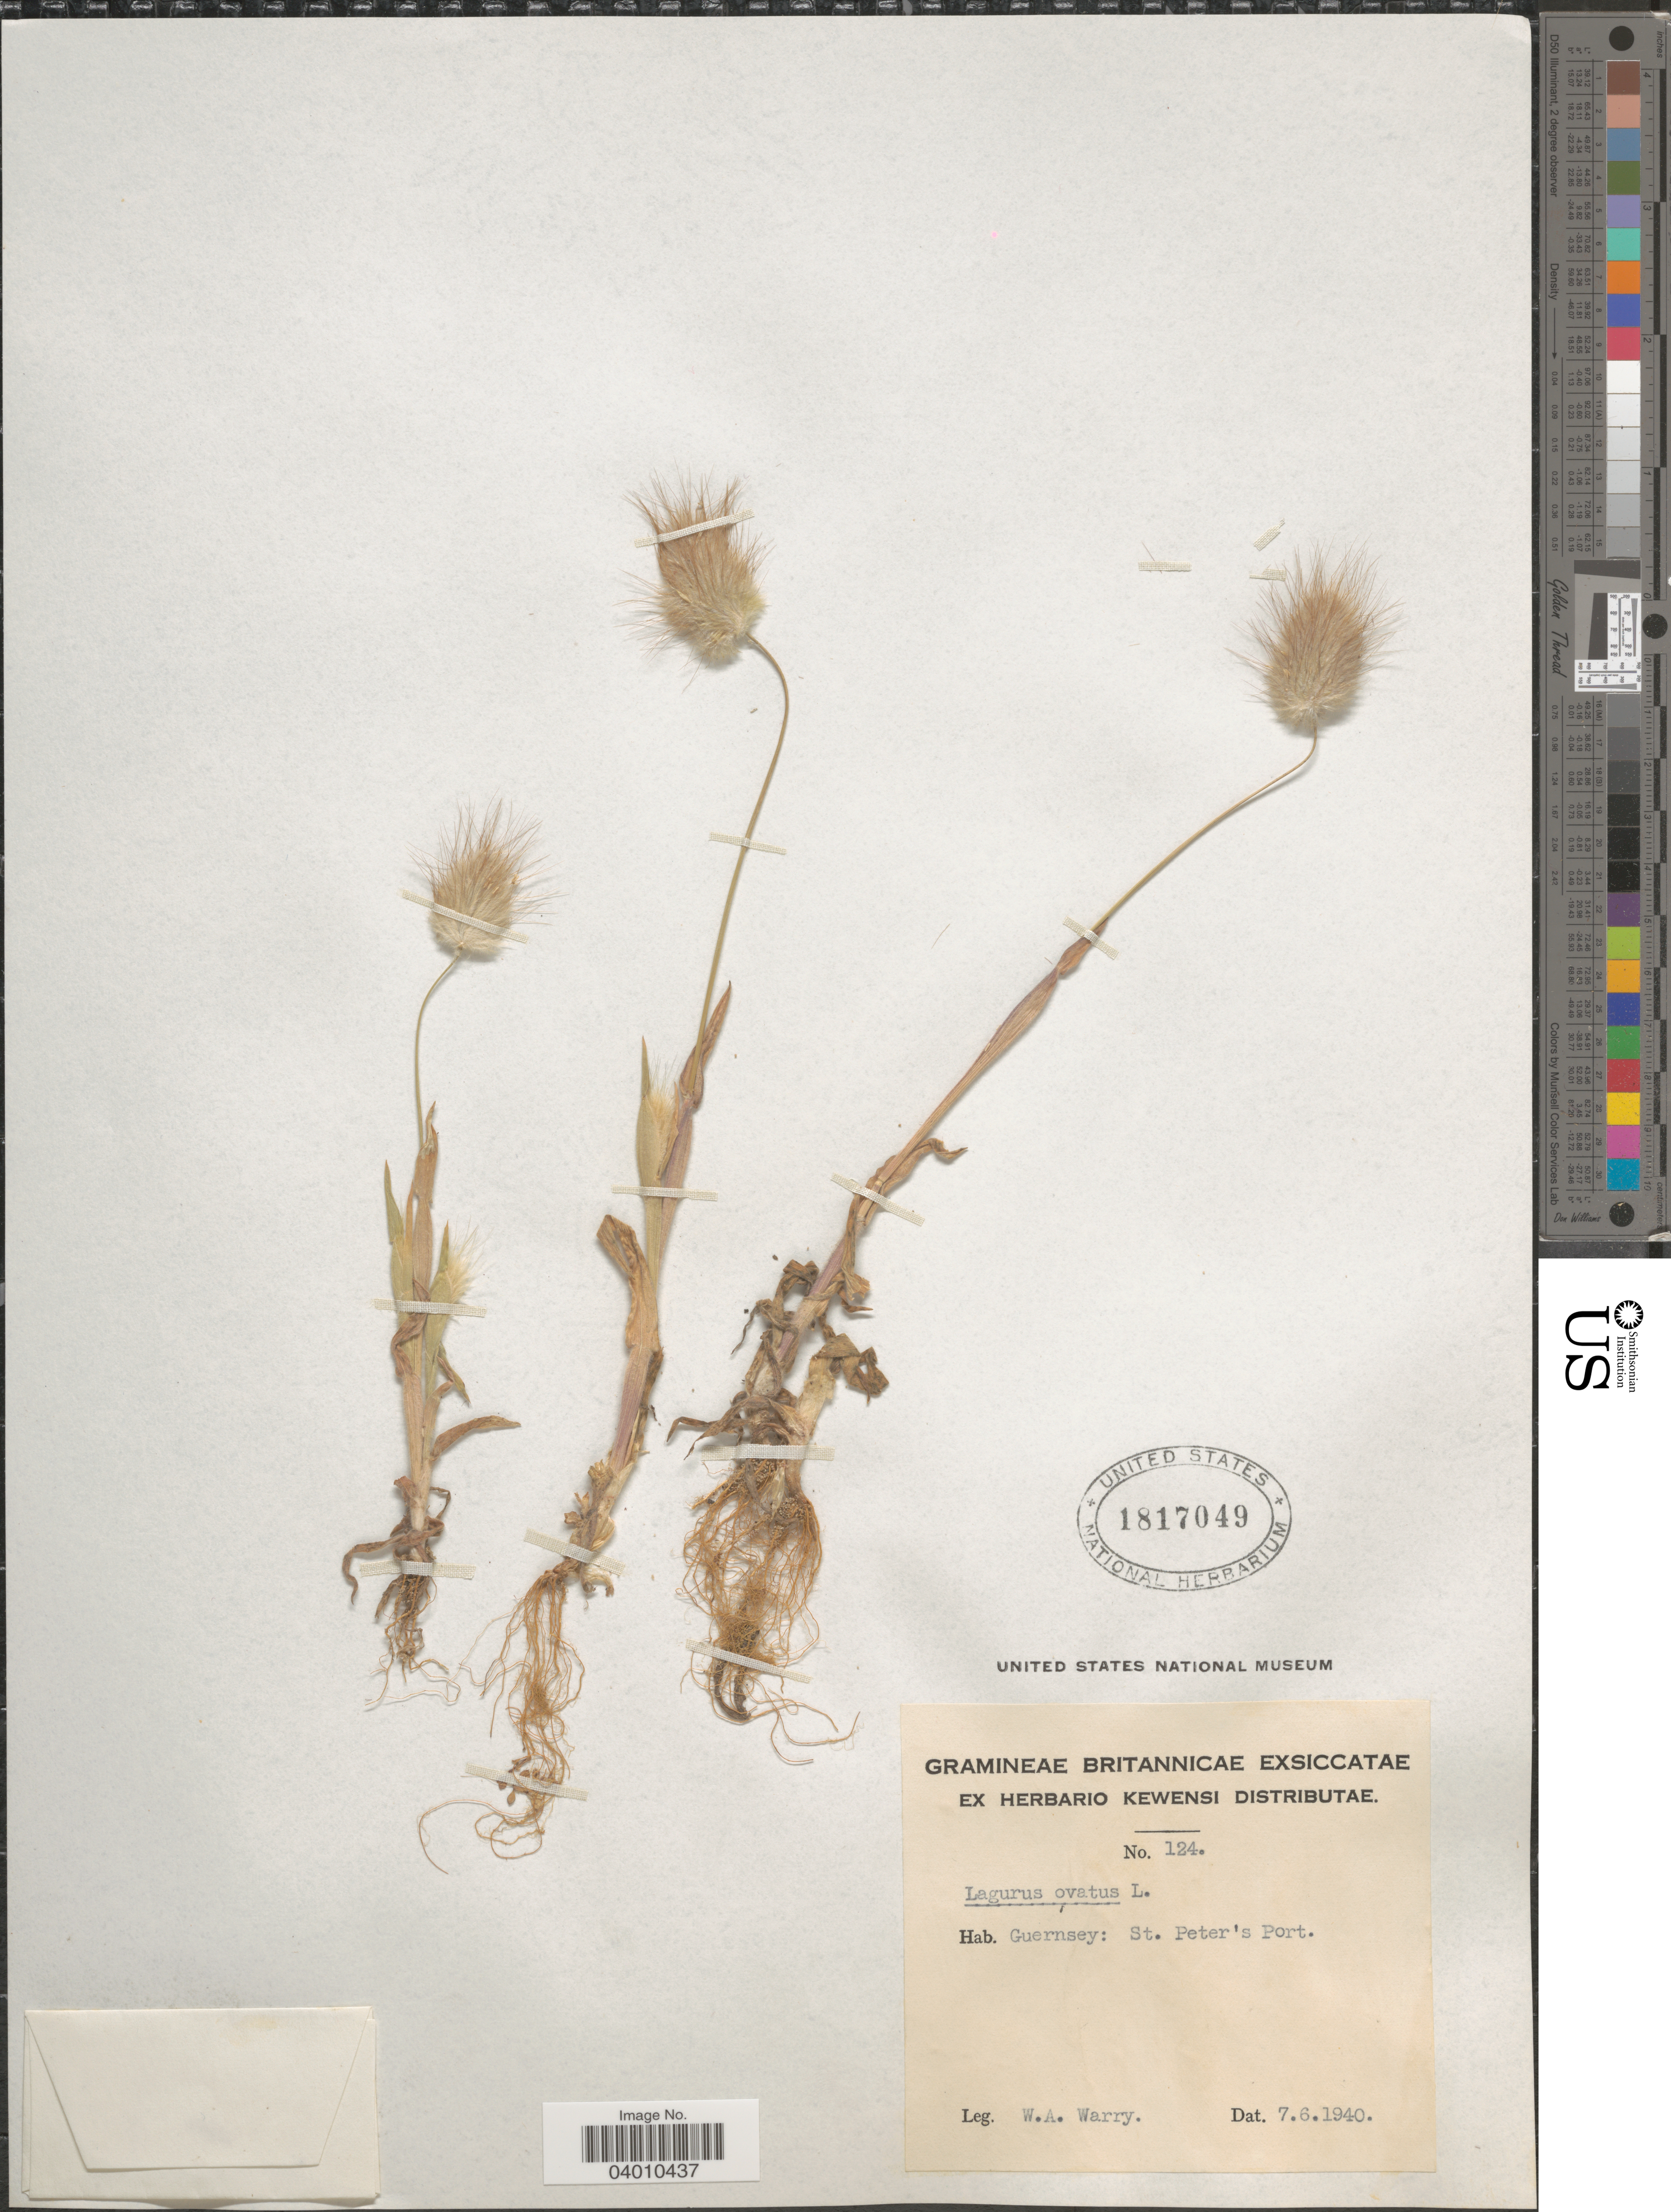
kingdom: Plantae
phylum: Tracheophyta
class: Liliopsida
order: Poales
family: Poaceae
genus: Lagurus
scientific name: Lagurus ovatus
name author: L.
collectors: W. Warry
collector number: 124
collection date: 1940-06-07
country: United Kingdom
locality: Guernsey: St. Peter's Port.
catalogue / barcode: US 1817049